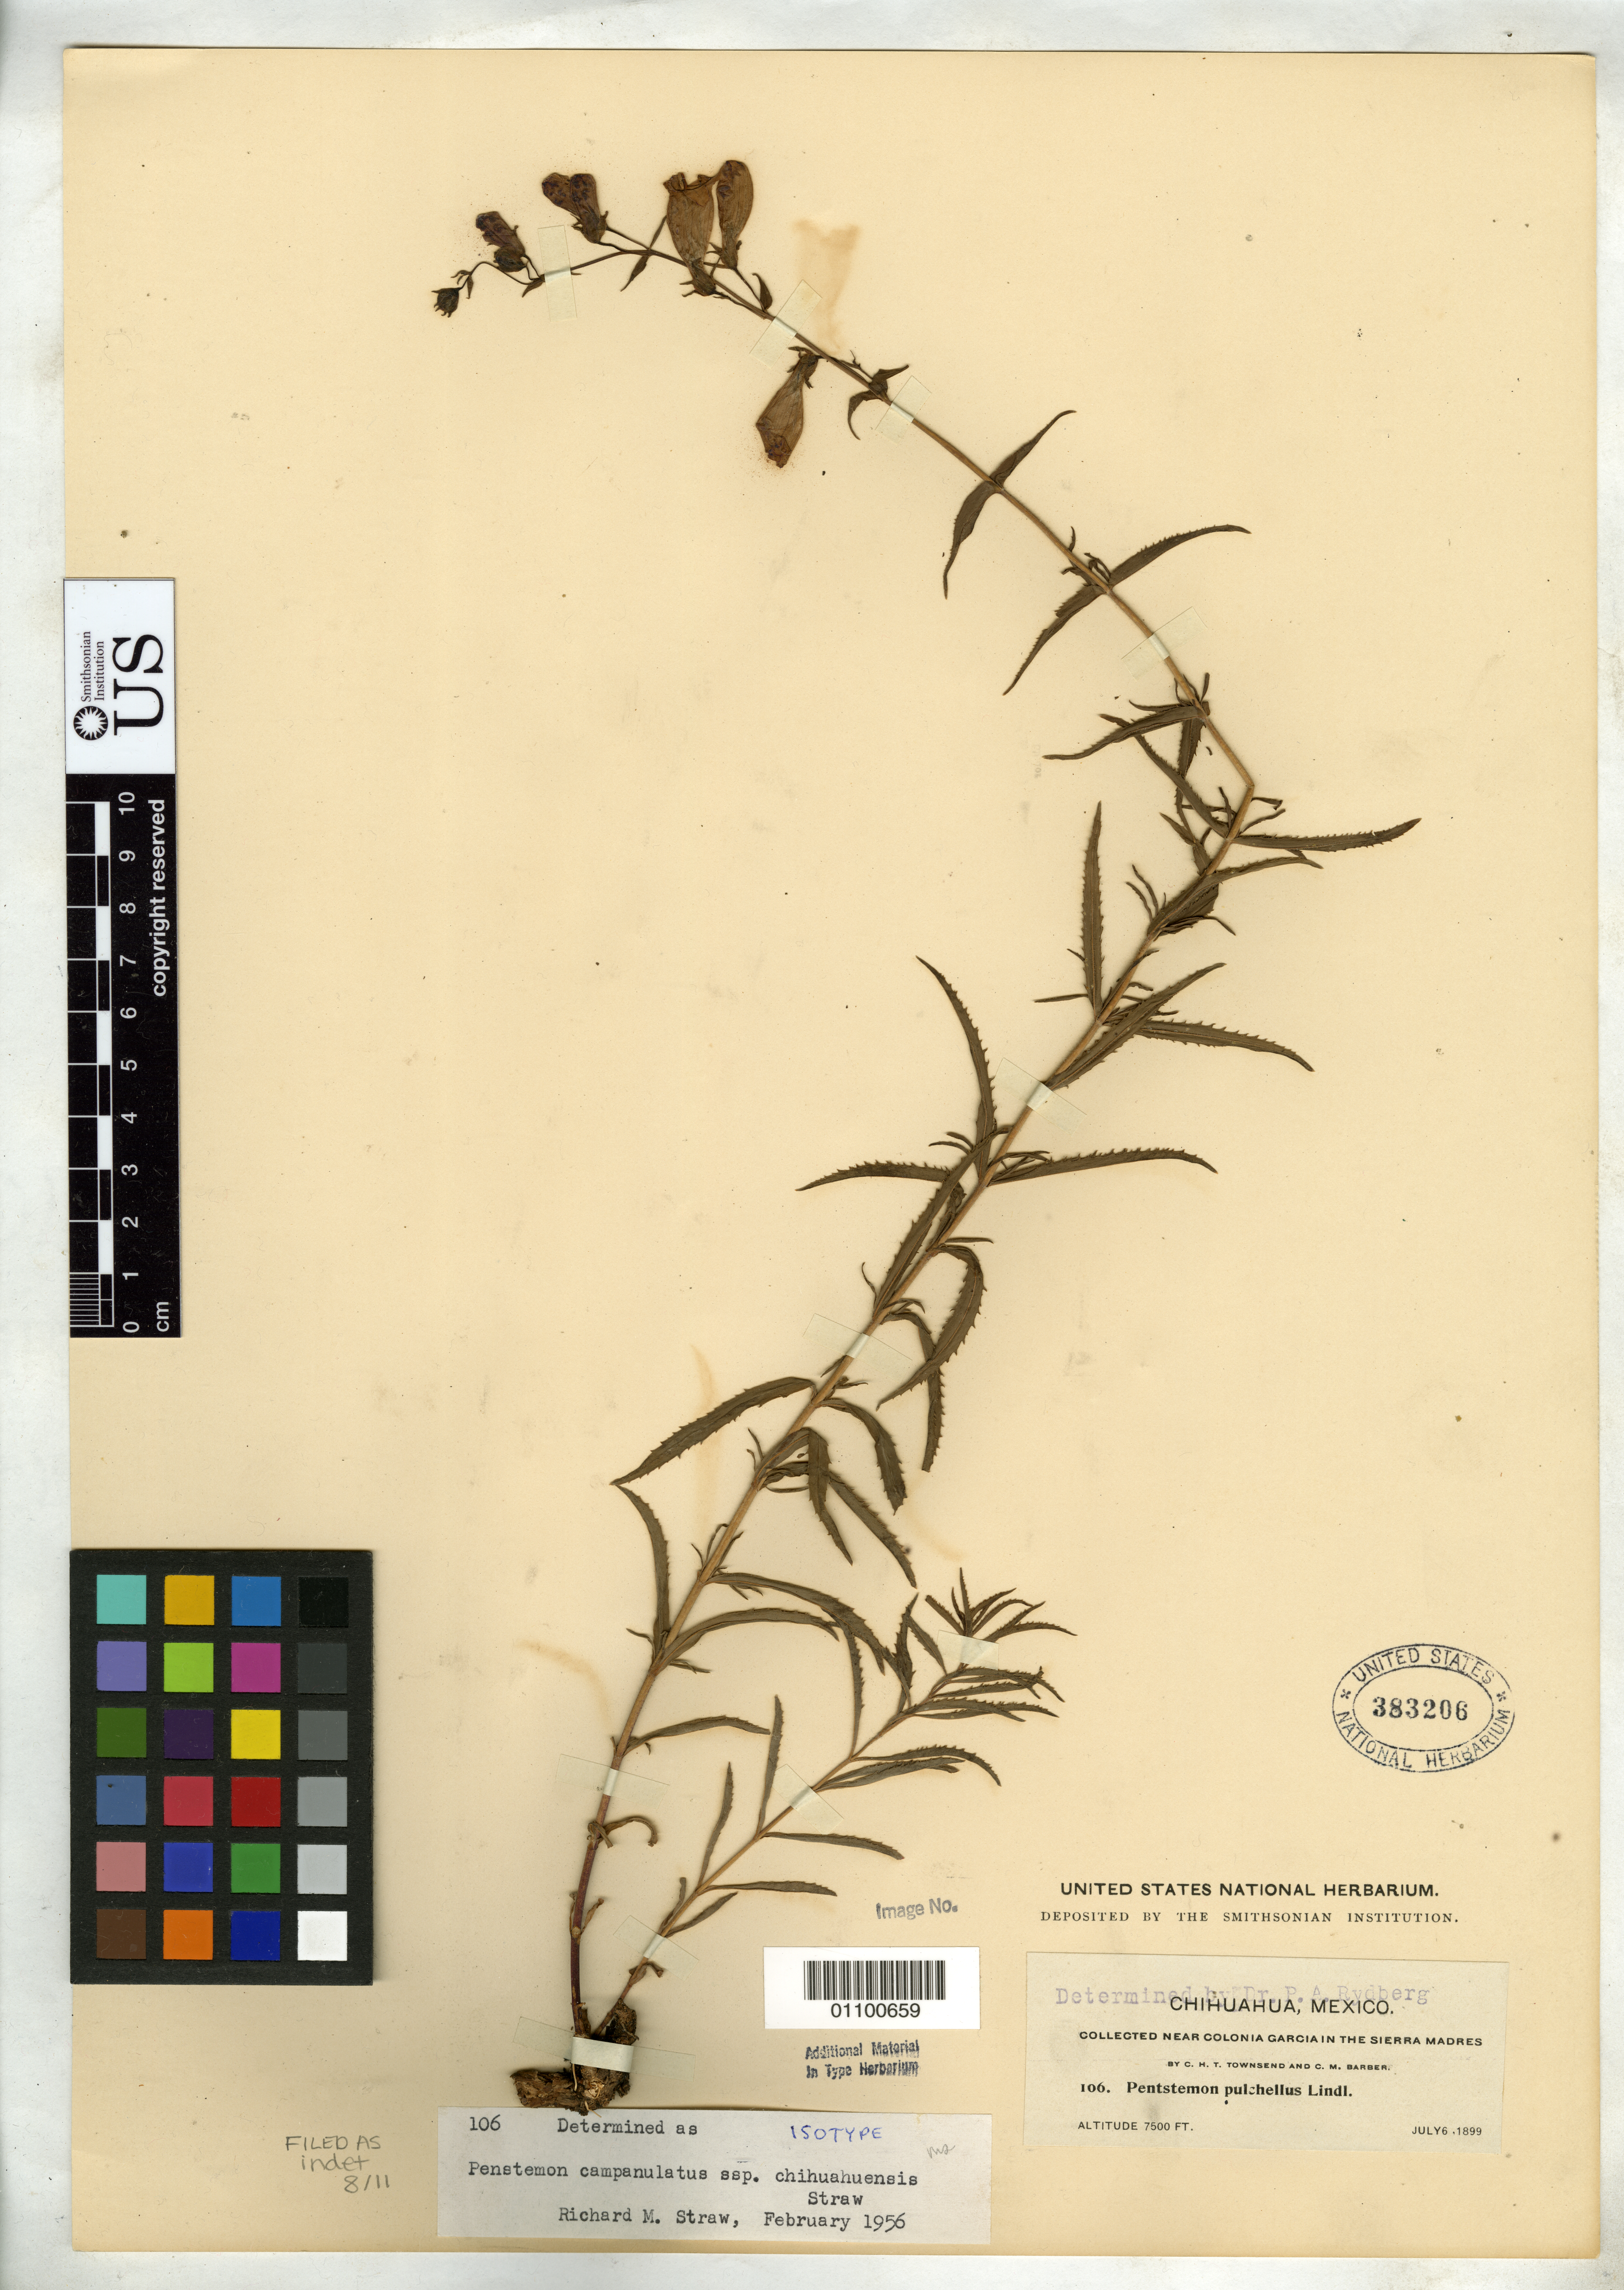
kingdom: Plantae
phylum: Tracheophyta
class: Magnoliopsida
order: Lamiales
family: Plantaginaceae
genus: Penstemon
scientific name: Penstemon campanulatus subsp. chihuahuensis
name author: Straw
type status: Isotype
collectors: C. H. T. Townsend & C. Barber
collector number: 106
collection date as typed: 6 Jul 1899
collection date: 1899-07-06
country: Mexico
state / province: Chihuahua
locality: in the Sierra Madres near Colonia Garcia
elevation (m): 2286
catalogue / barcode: US 383206